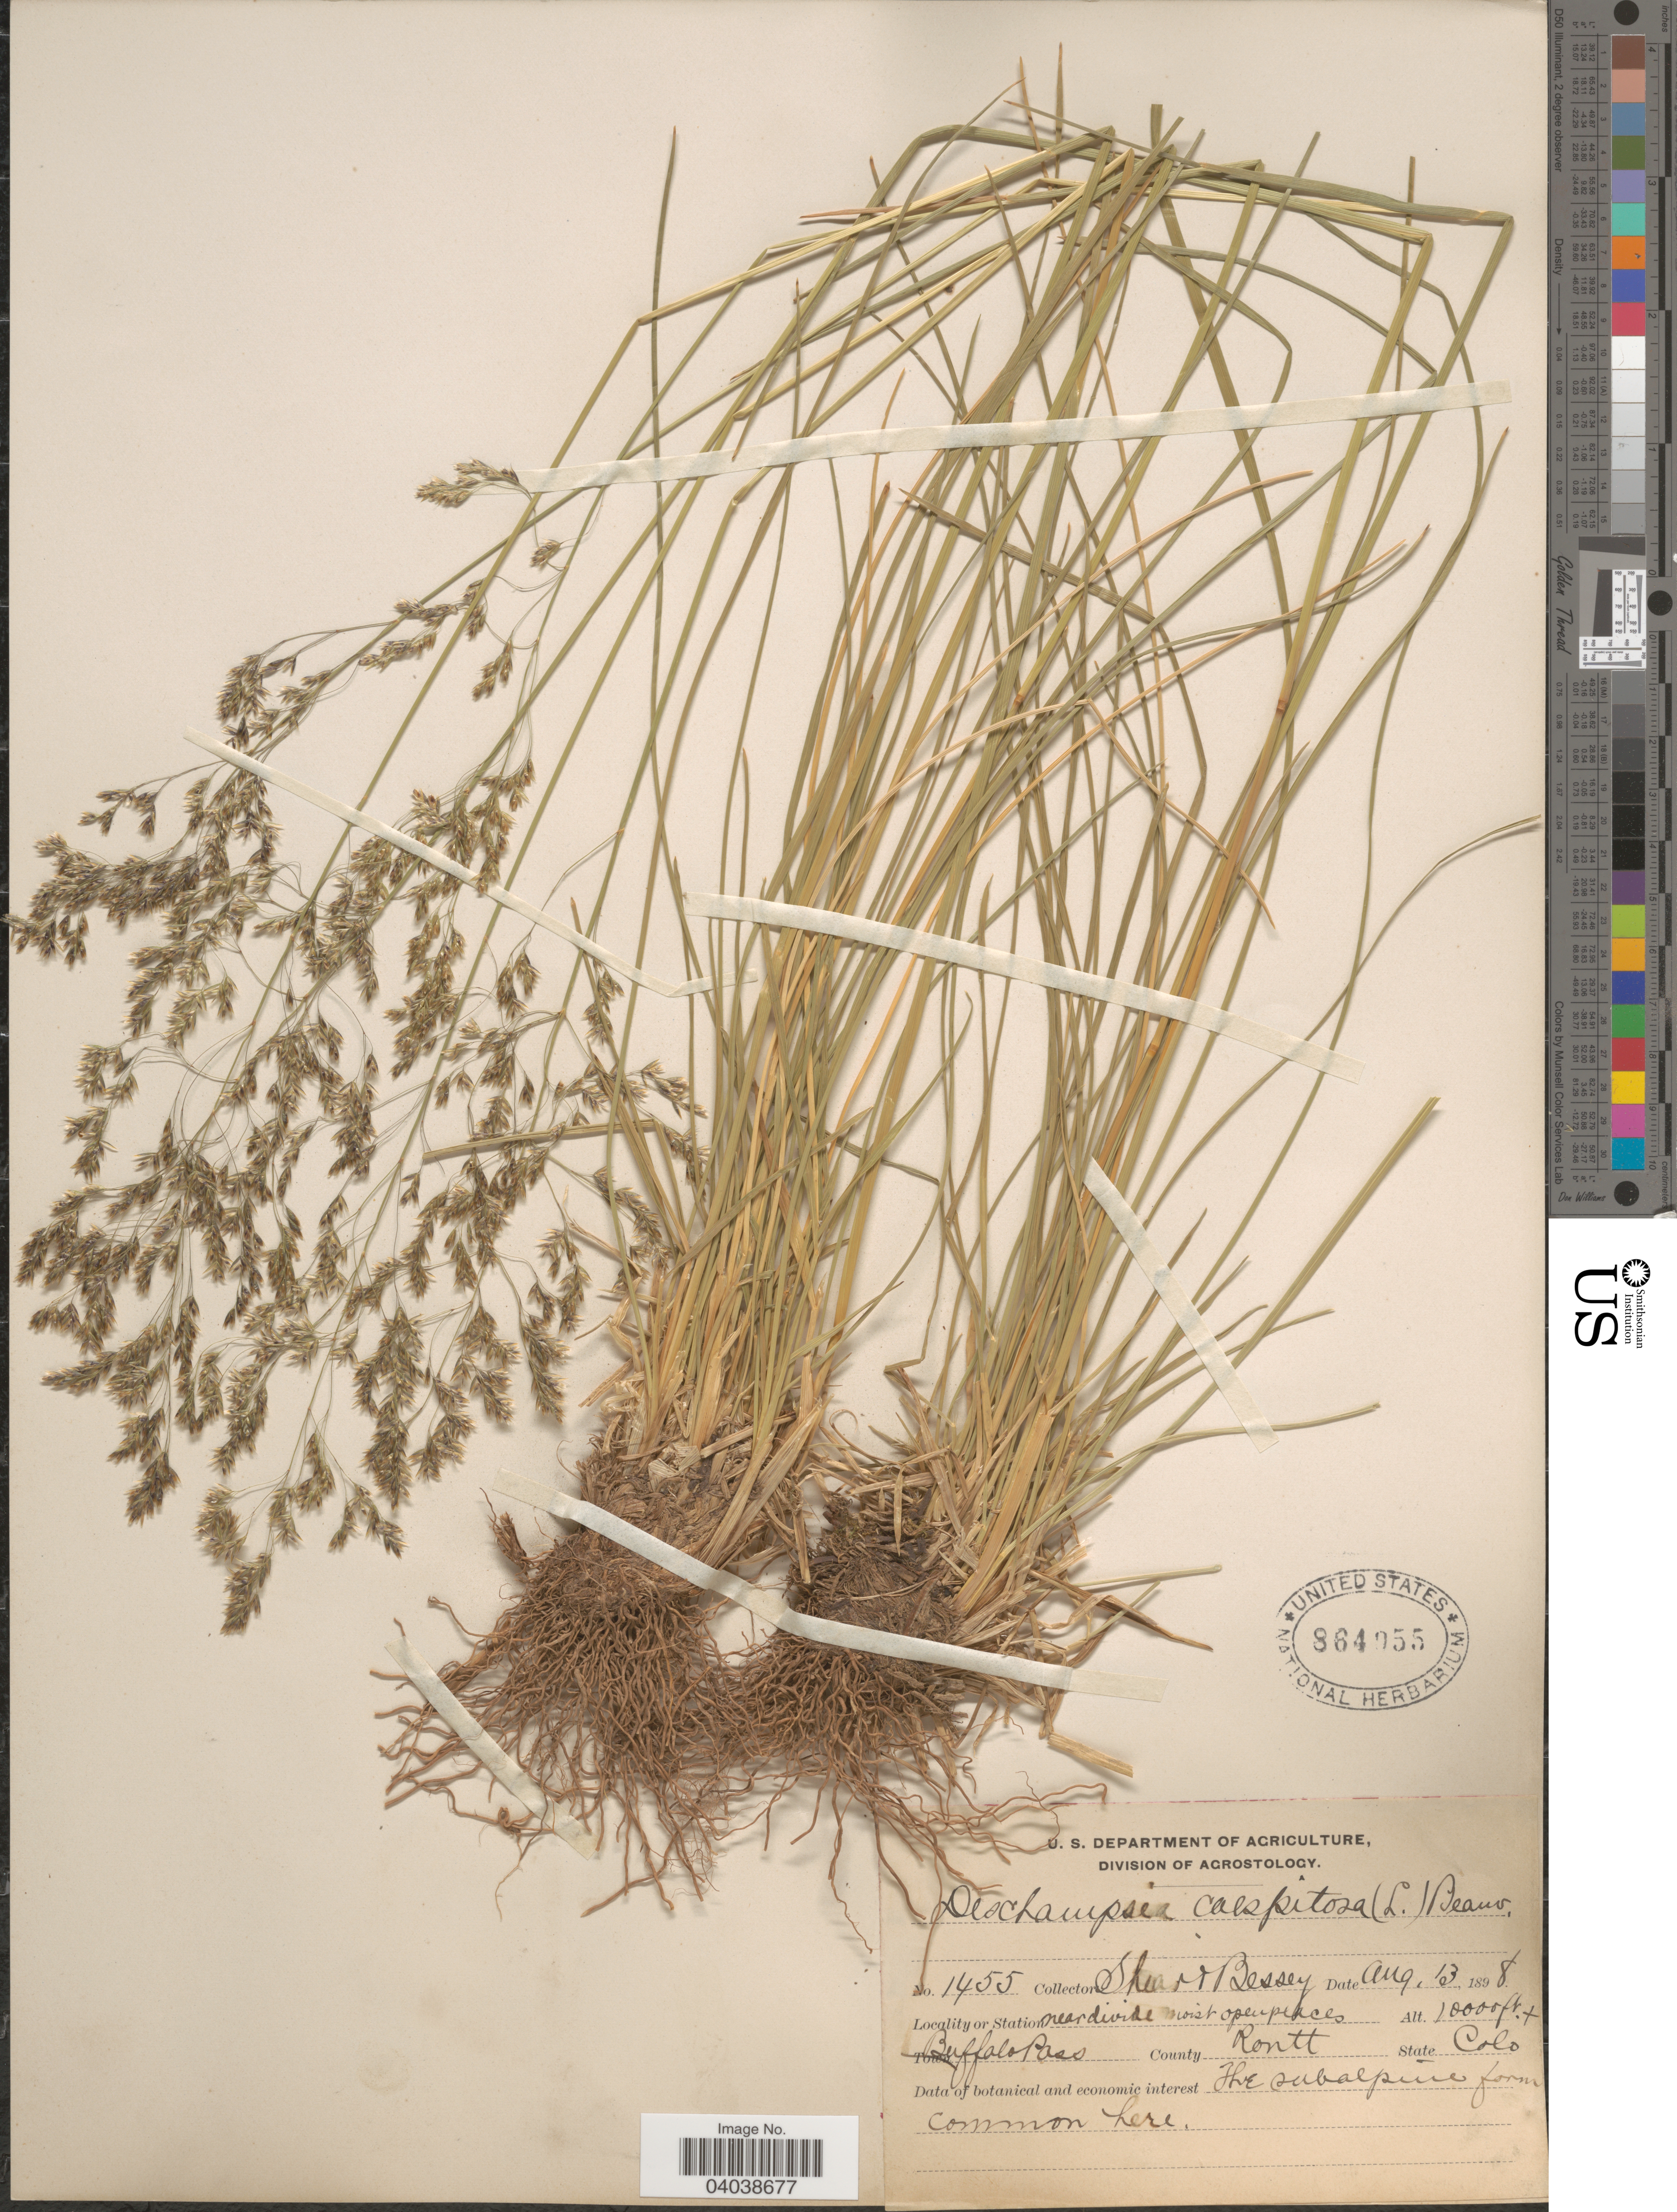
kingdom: Plantae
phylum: Tracheophyta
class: Liliopsida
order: Poales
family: Poaceae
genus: Deschampsia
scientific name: Deschampsia cespitosa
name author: (L.) P. Beauv.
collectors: -- Shear & -. Bessey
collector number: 1455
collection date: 1898-08-13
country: United States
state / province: Colorado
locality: Station near divide moist open places. Buffalo Pass. County Routt.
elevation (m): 3048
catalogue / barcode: US 864955